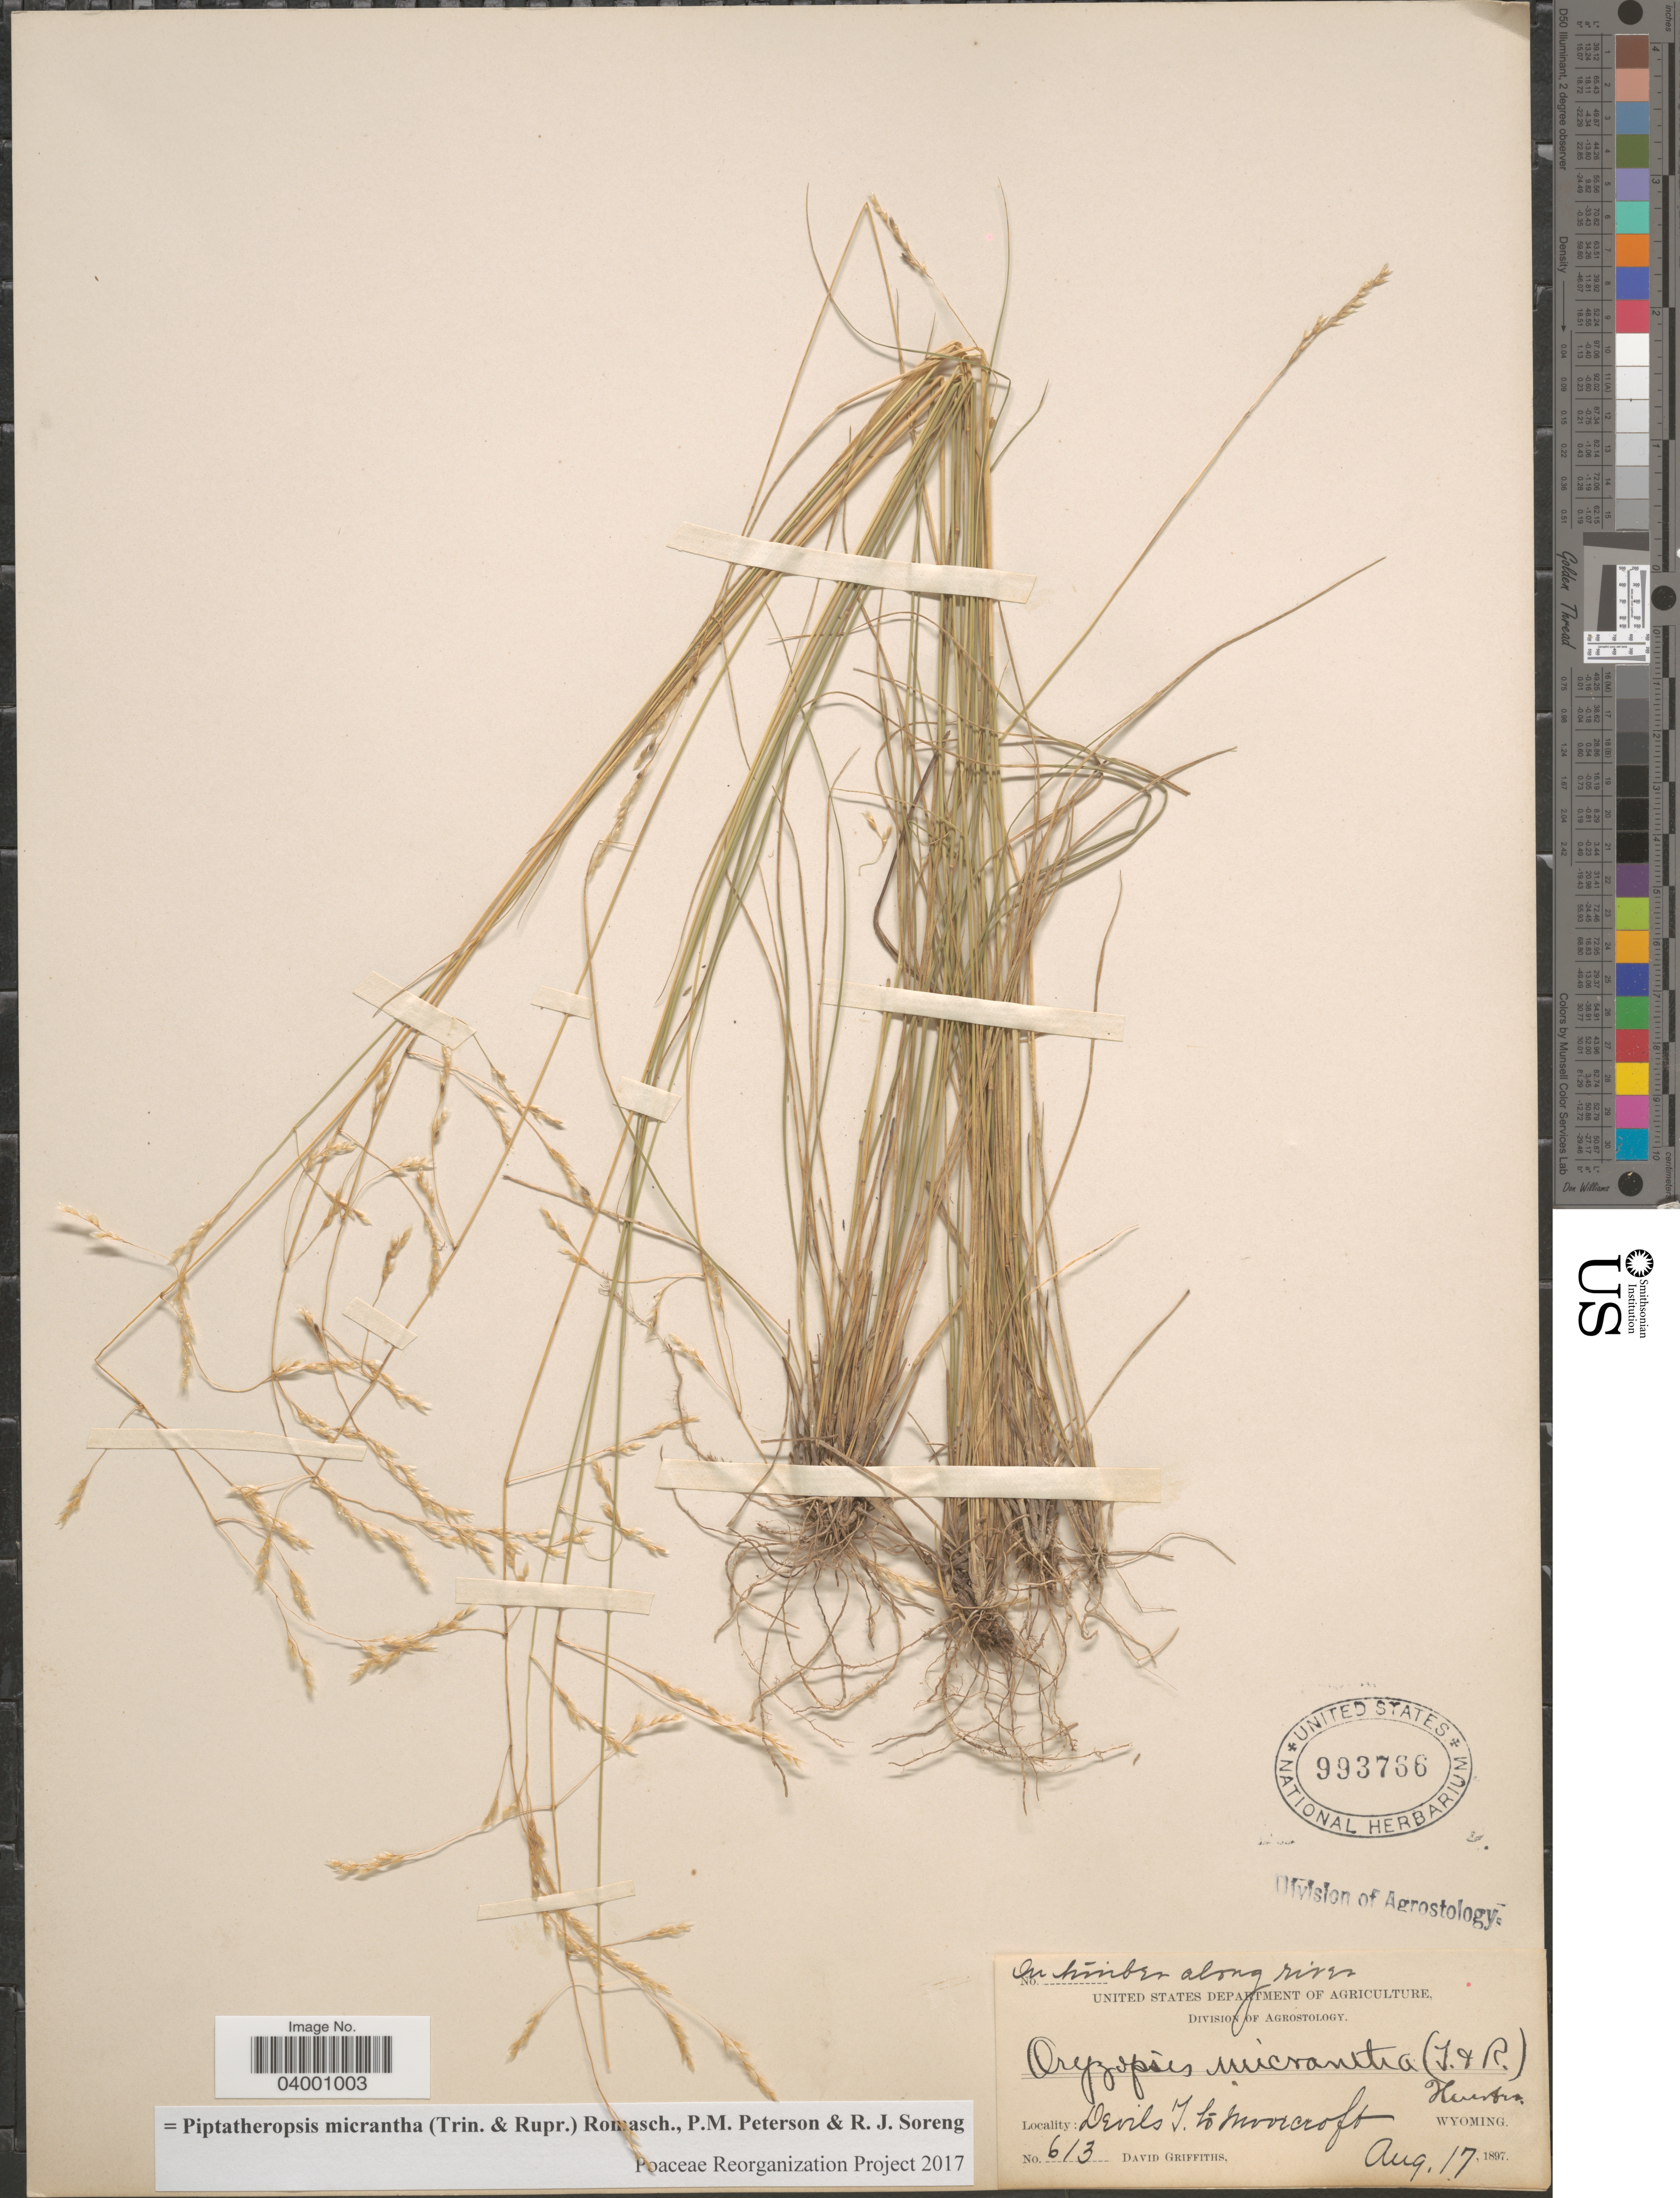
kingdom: Plantae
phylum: Tracheophyta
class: Liliopsida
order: Poales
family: Poaceae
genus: Piptatheropsis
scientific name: Piptatheropsis micrantha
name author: (Trin. & Rupr.) Romasch.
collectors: D. Griffiths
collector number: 613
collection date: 1897-08-17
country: United States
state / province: Wyoming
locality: Devils T. to Moorcroft.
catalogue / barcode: US 993766